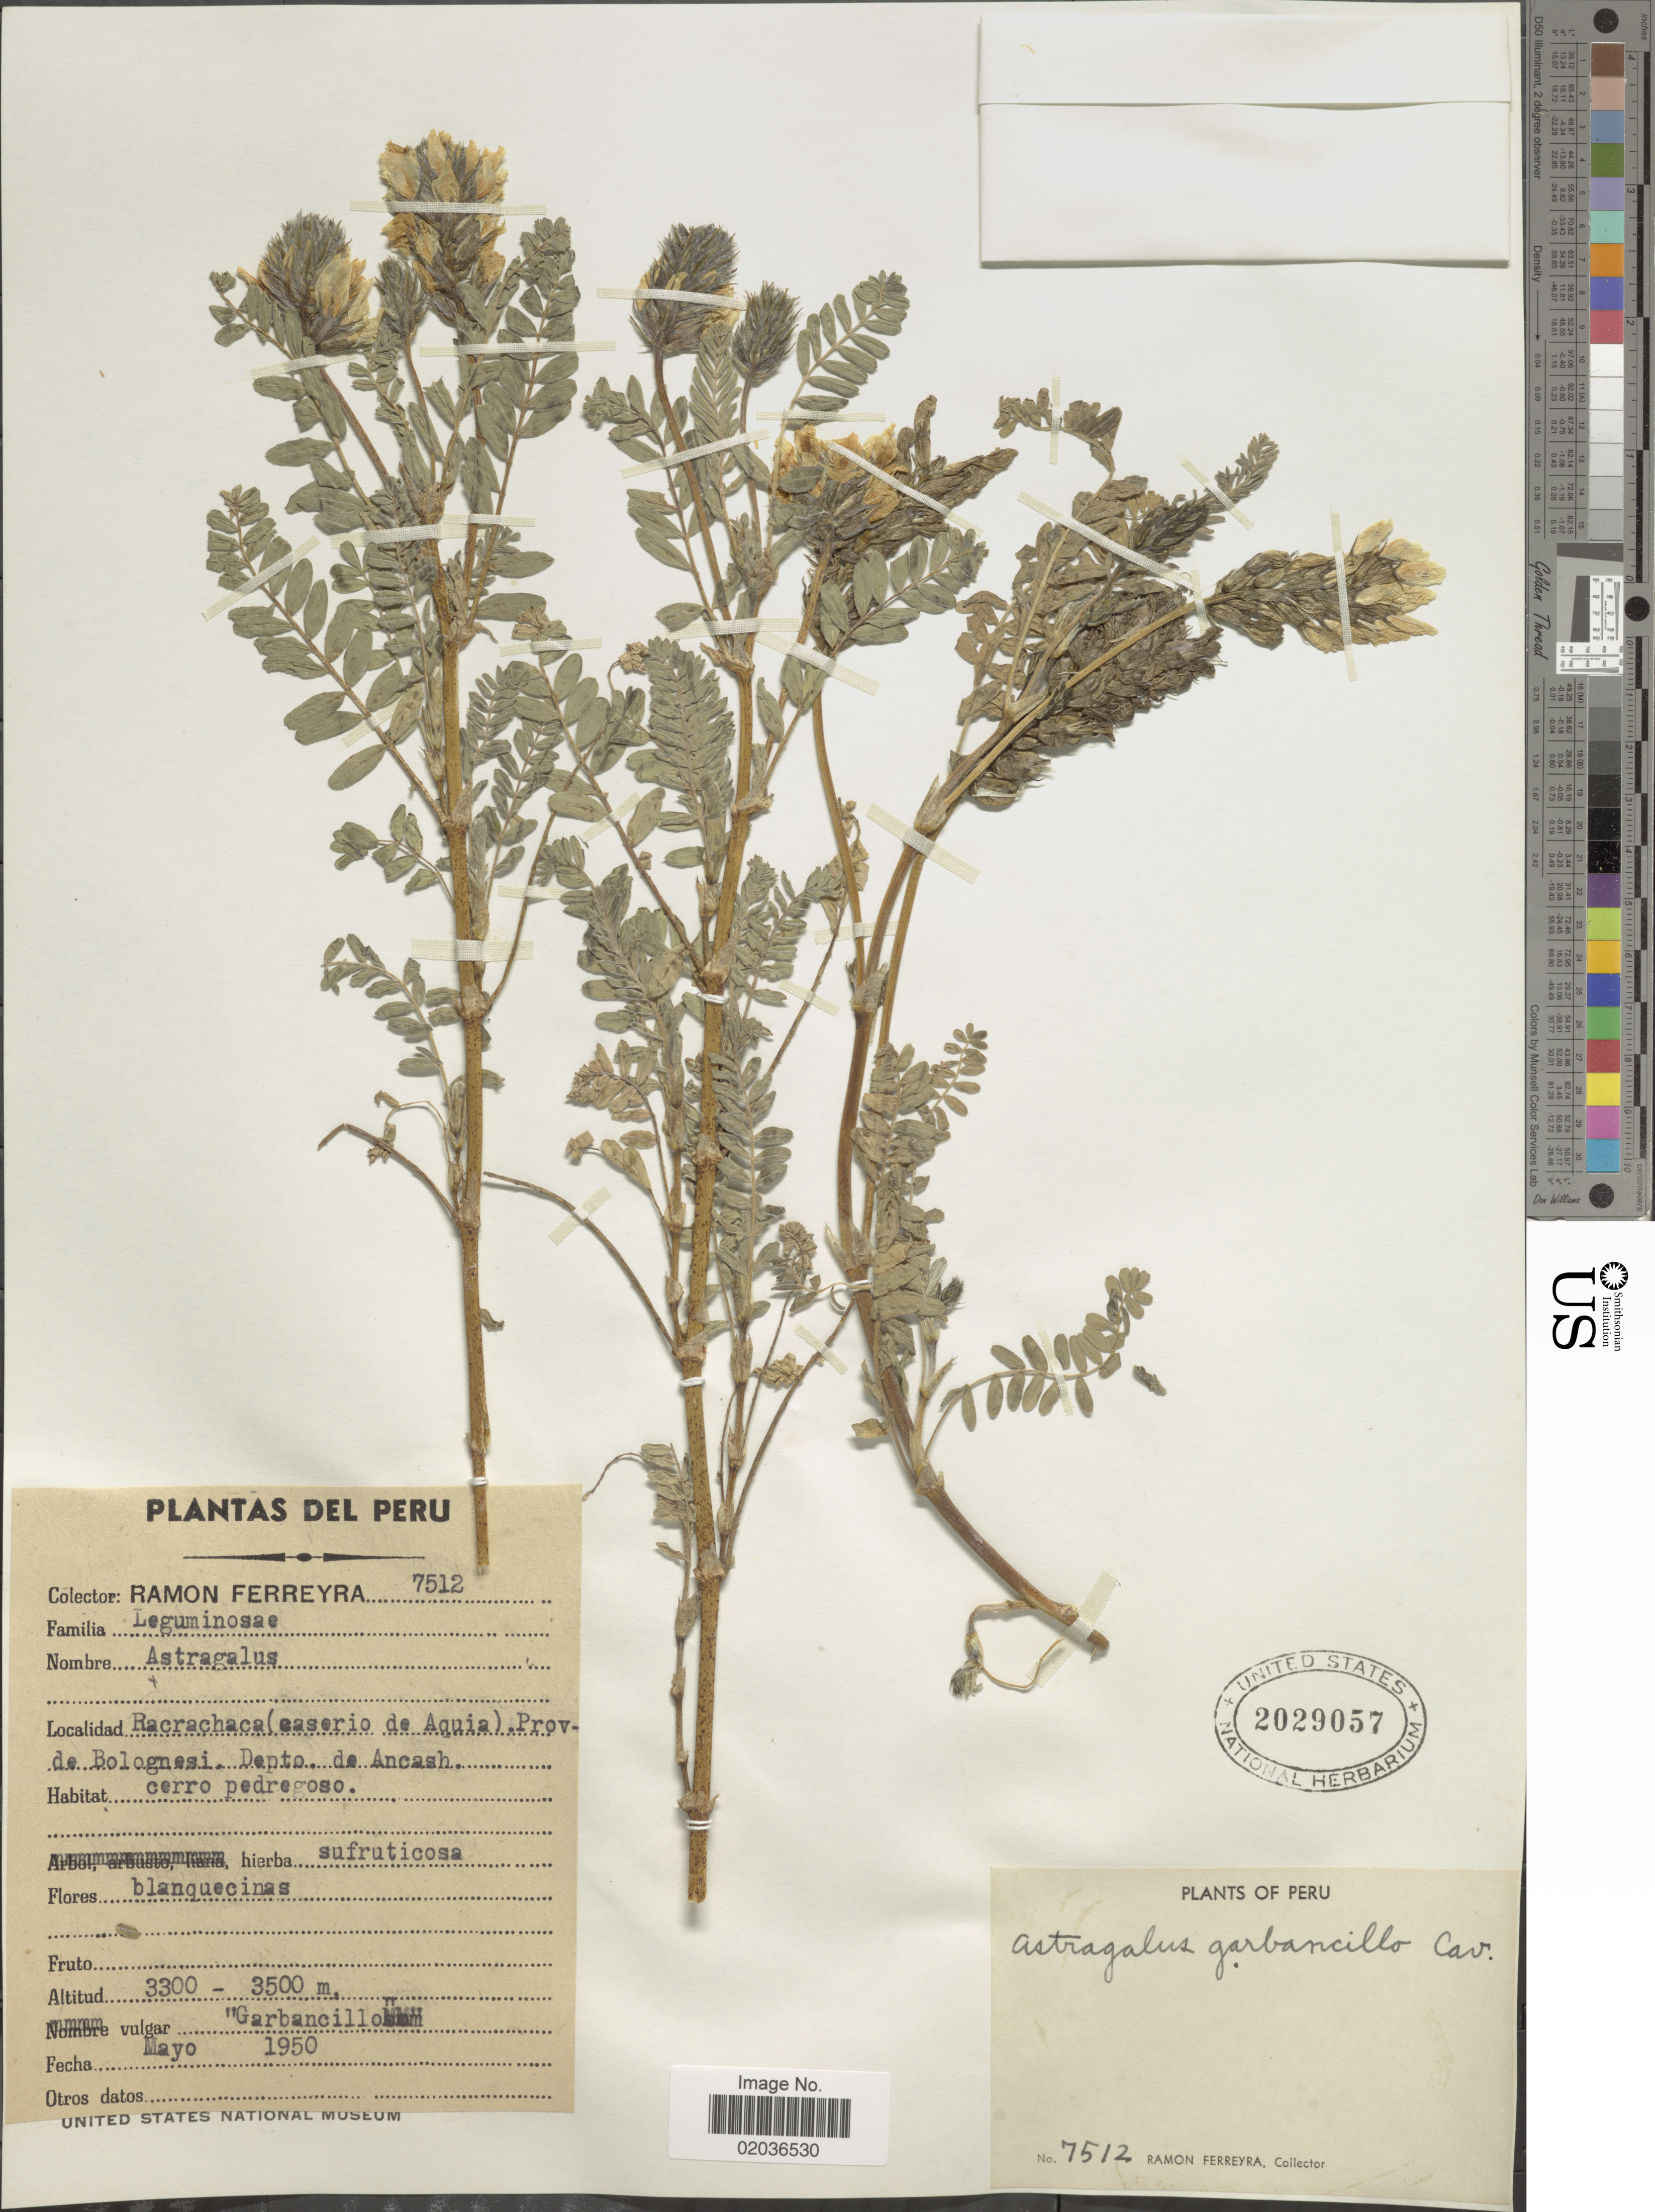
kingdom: Plantae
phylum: Tracheophyta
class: Magnoliopsida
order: Fabales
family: Fabaceae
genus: Astragalus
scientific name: Astragalus garbancillo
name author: Cav.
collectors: R. A. Ferreyra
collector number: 7512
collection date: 1950-05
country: Peru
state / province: Ancash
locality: Racrachaca (caserio de Aquia). Prov. de Bolognesi. Depto. de Ancash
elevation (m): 3300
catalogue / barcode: US 2029057